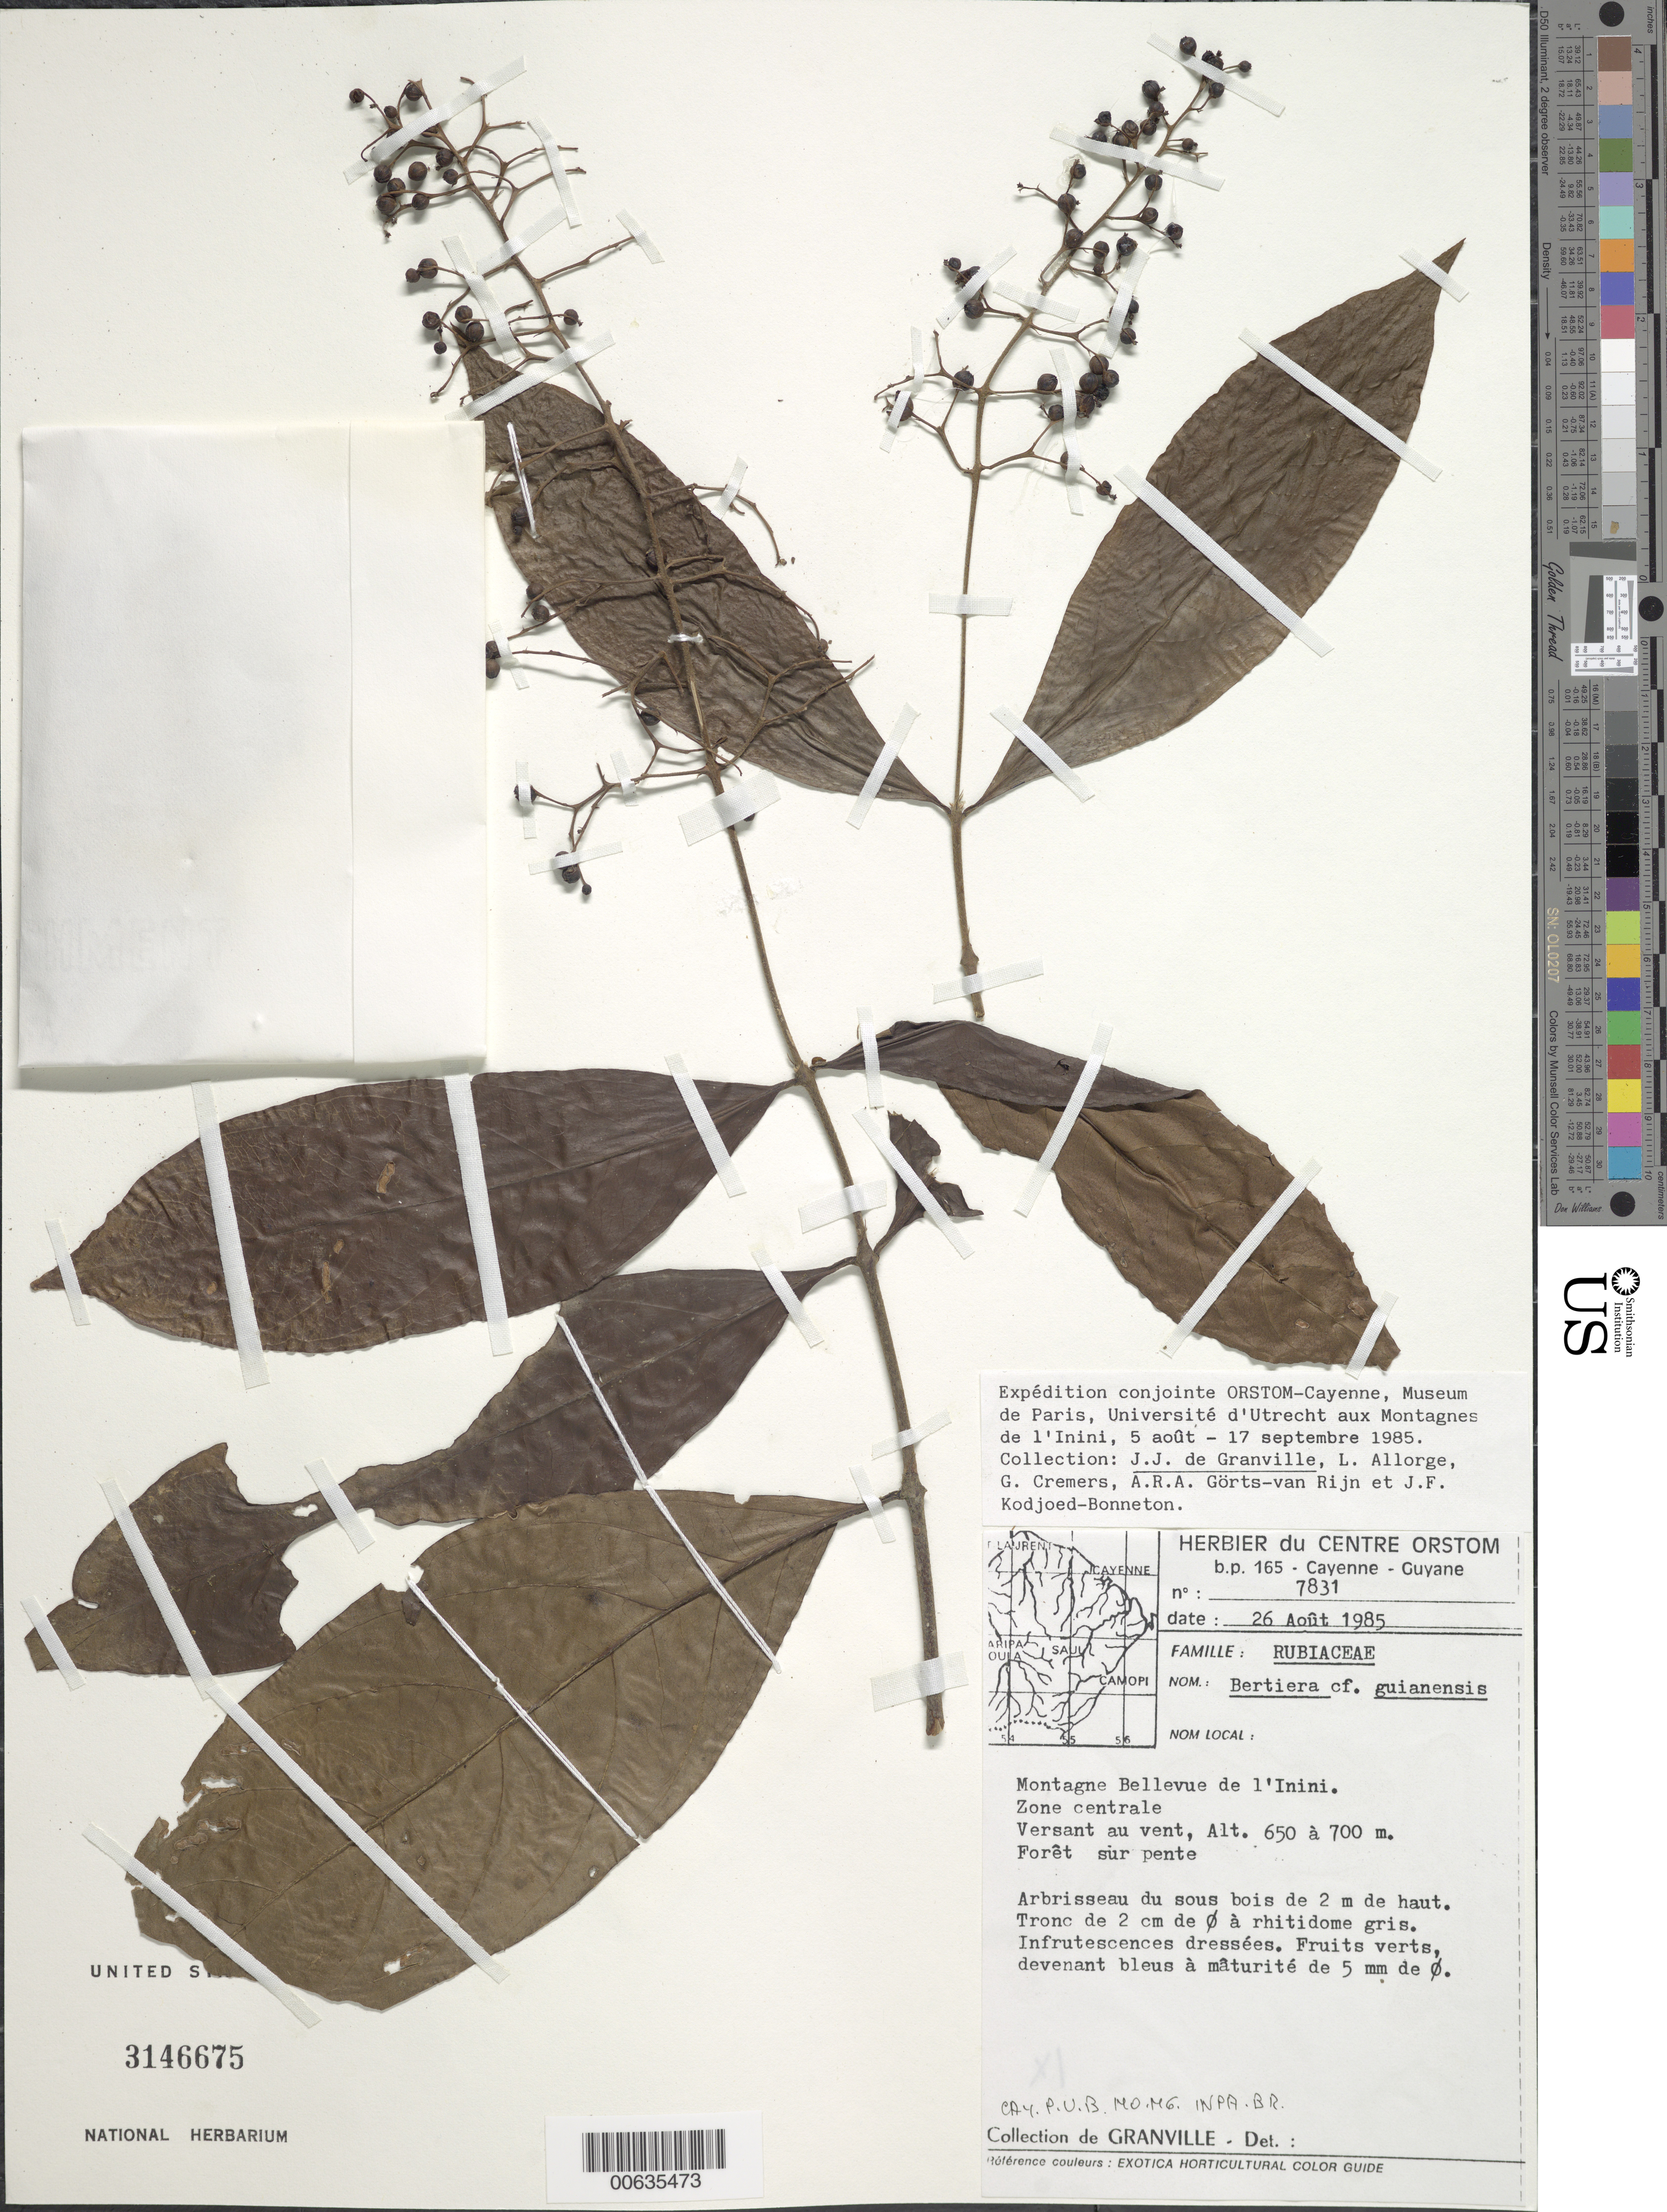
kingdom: Plantae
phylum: Tracheophyta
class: Magnoliopsida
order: Gentianales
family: Rubiaceae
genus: Bertiera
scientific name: Bertiera guianensis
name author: Aubl.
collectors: J.-J. de Granville, L. Allorge, G. Cremers, A. .R. A. Görts-van Rijn & J. Kodjoed-Bonneton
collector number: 7831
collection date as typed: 26-Aug-85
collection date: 1985-08-26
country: French Guiana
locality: Montagnes Bellevue de l'Inini, zone centrale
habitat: Versant au vent. Foret sur pente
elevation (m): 650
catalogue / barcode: US 3146675